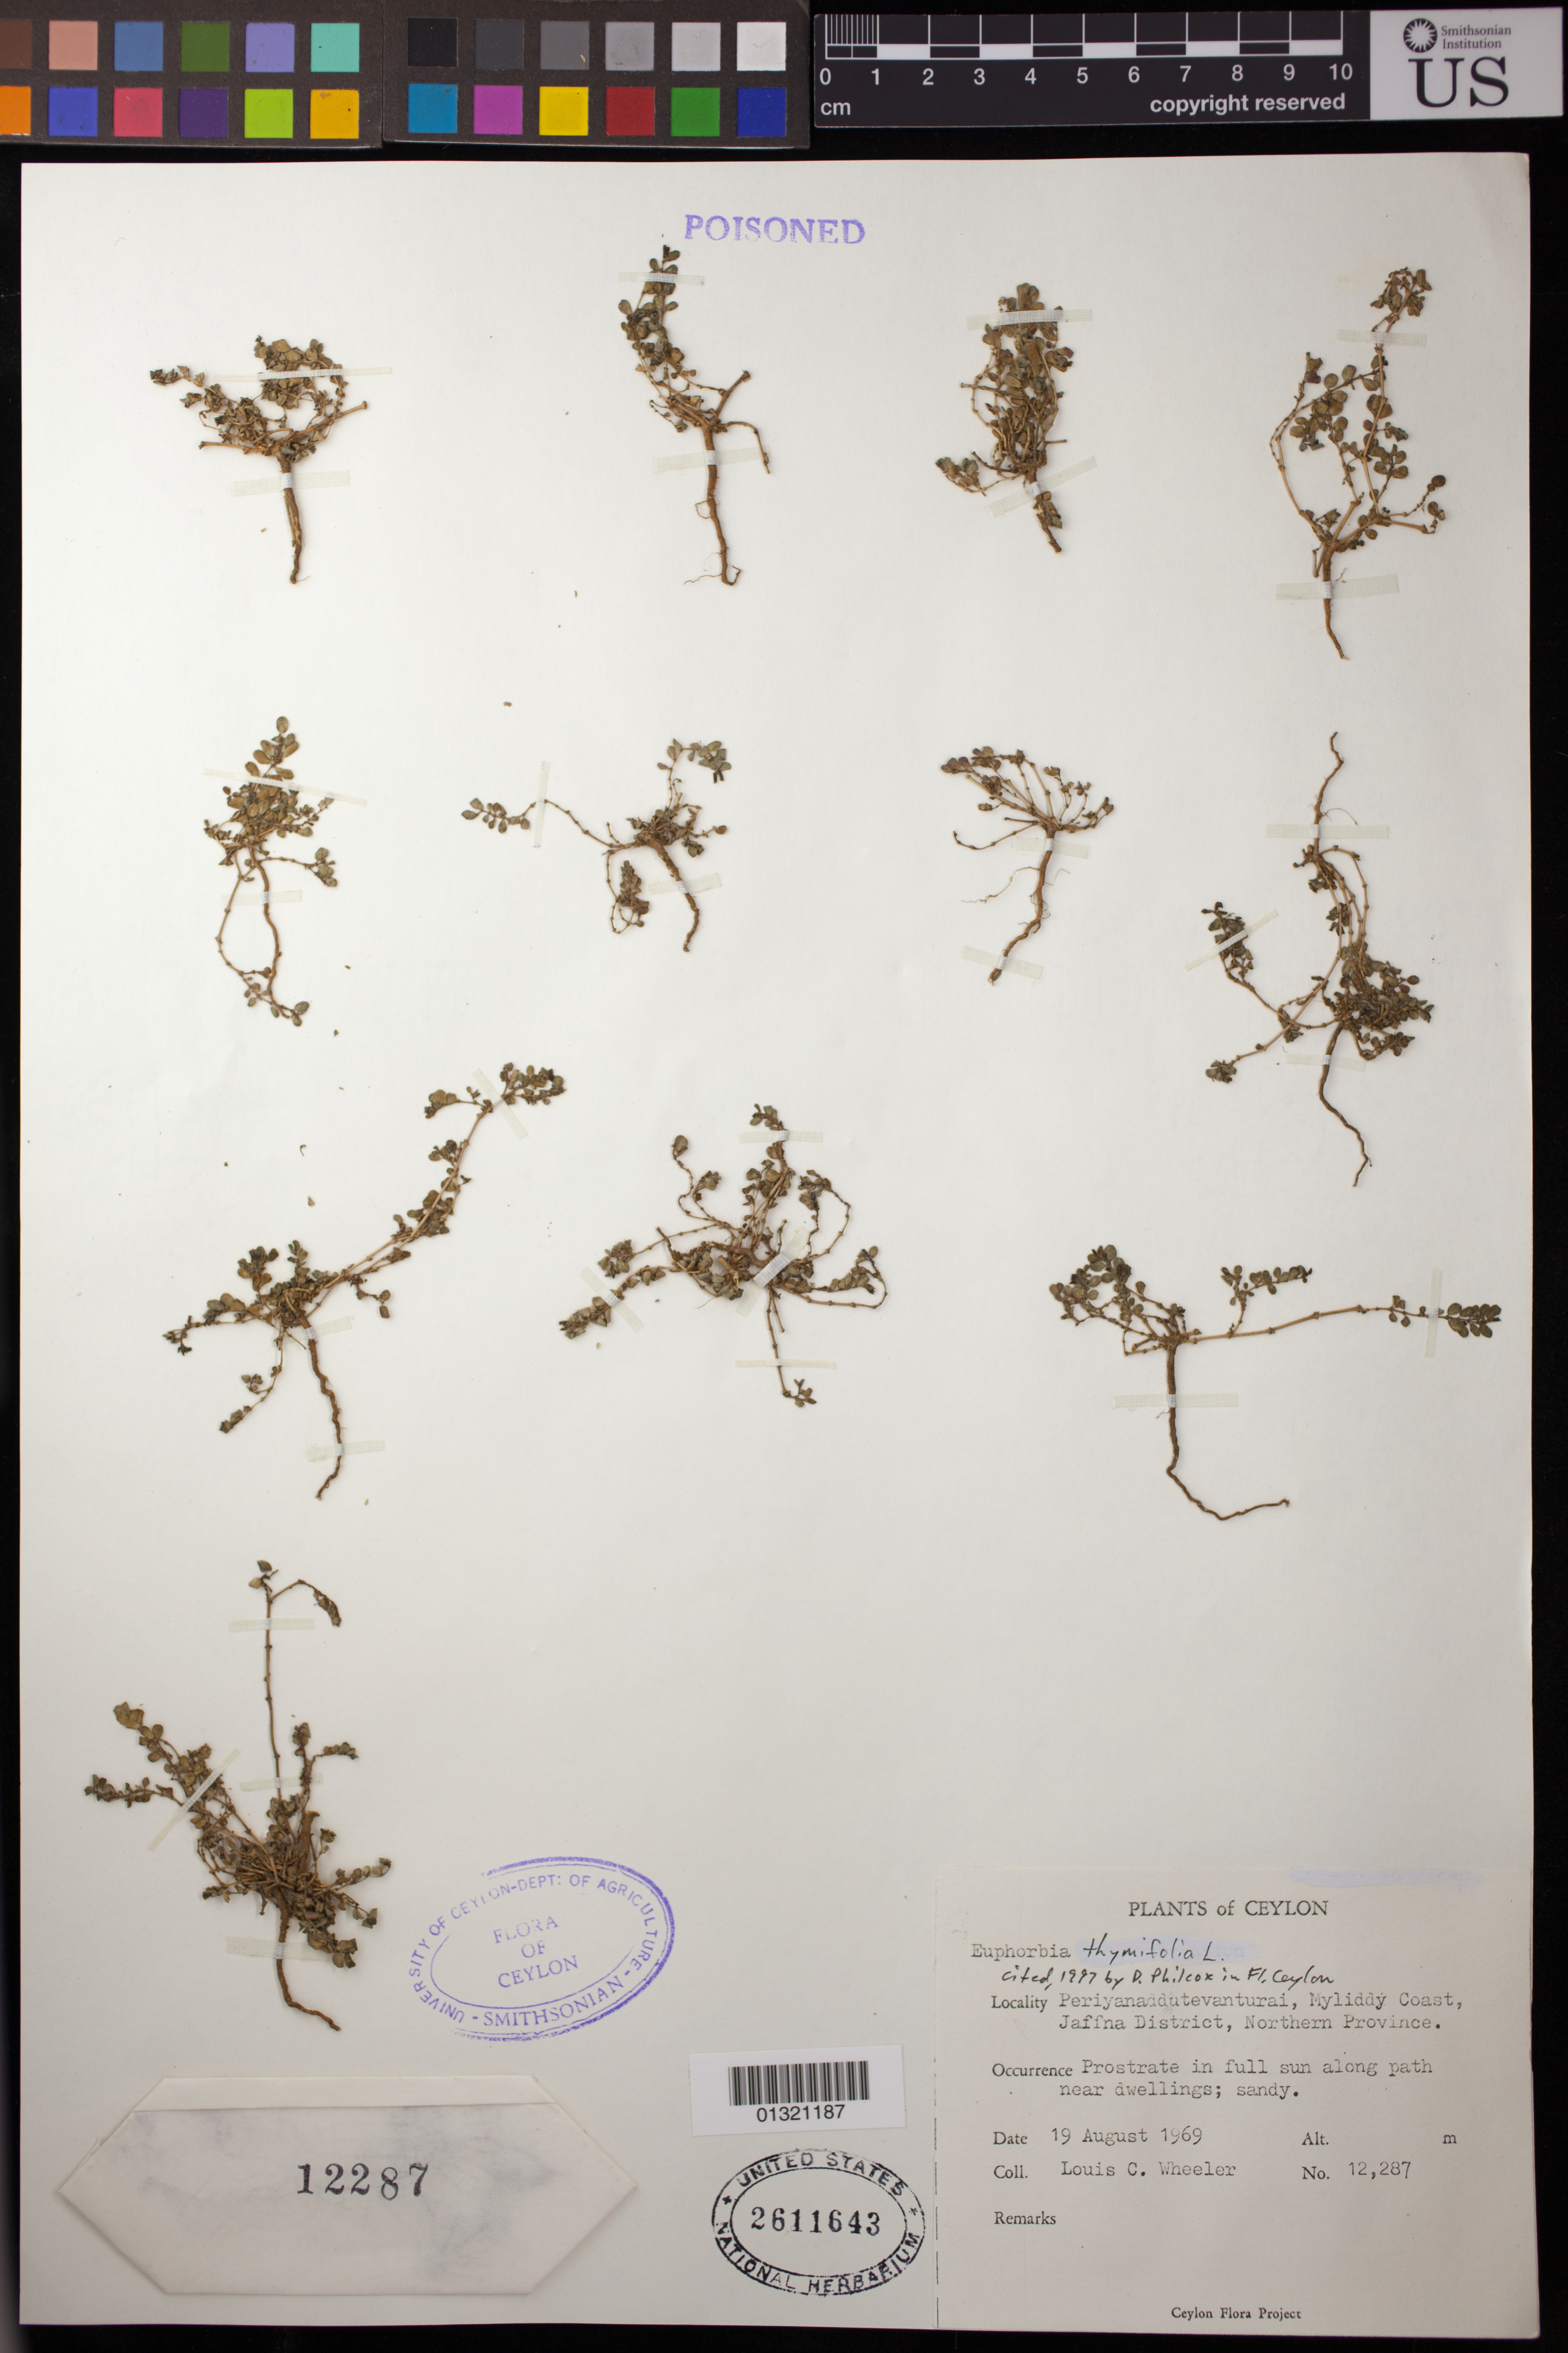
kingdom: Plantae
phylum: Tracheophyta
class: Magnoliopsida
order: Malpighiales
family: Euphorbiaceae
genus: Euphorbia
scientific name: Euphorbia thymifolia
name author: L.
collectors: L. C. Wheeler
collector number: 12287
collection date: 1969-08-19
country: Sri Lanka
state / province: Northern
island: Ceylon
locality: Periyanaddutevanturai, Myliddy Coast, Jaffna District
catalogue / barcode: US 2611643